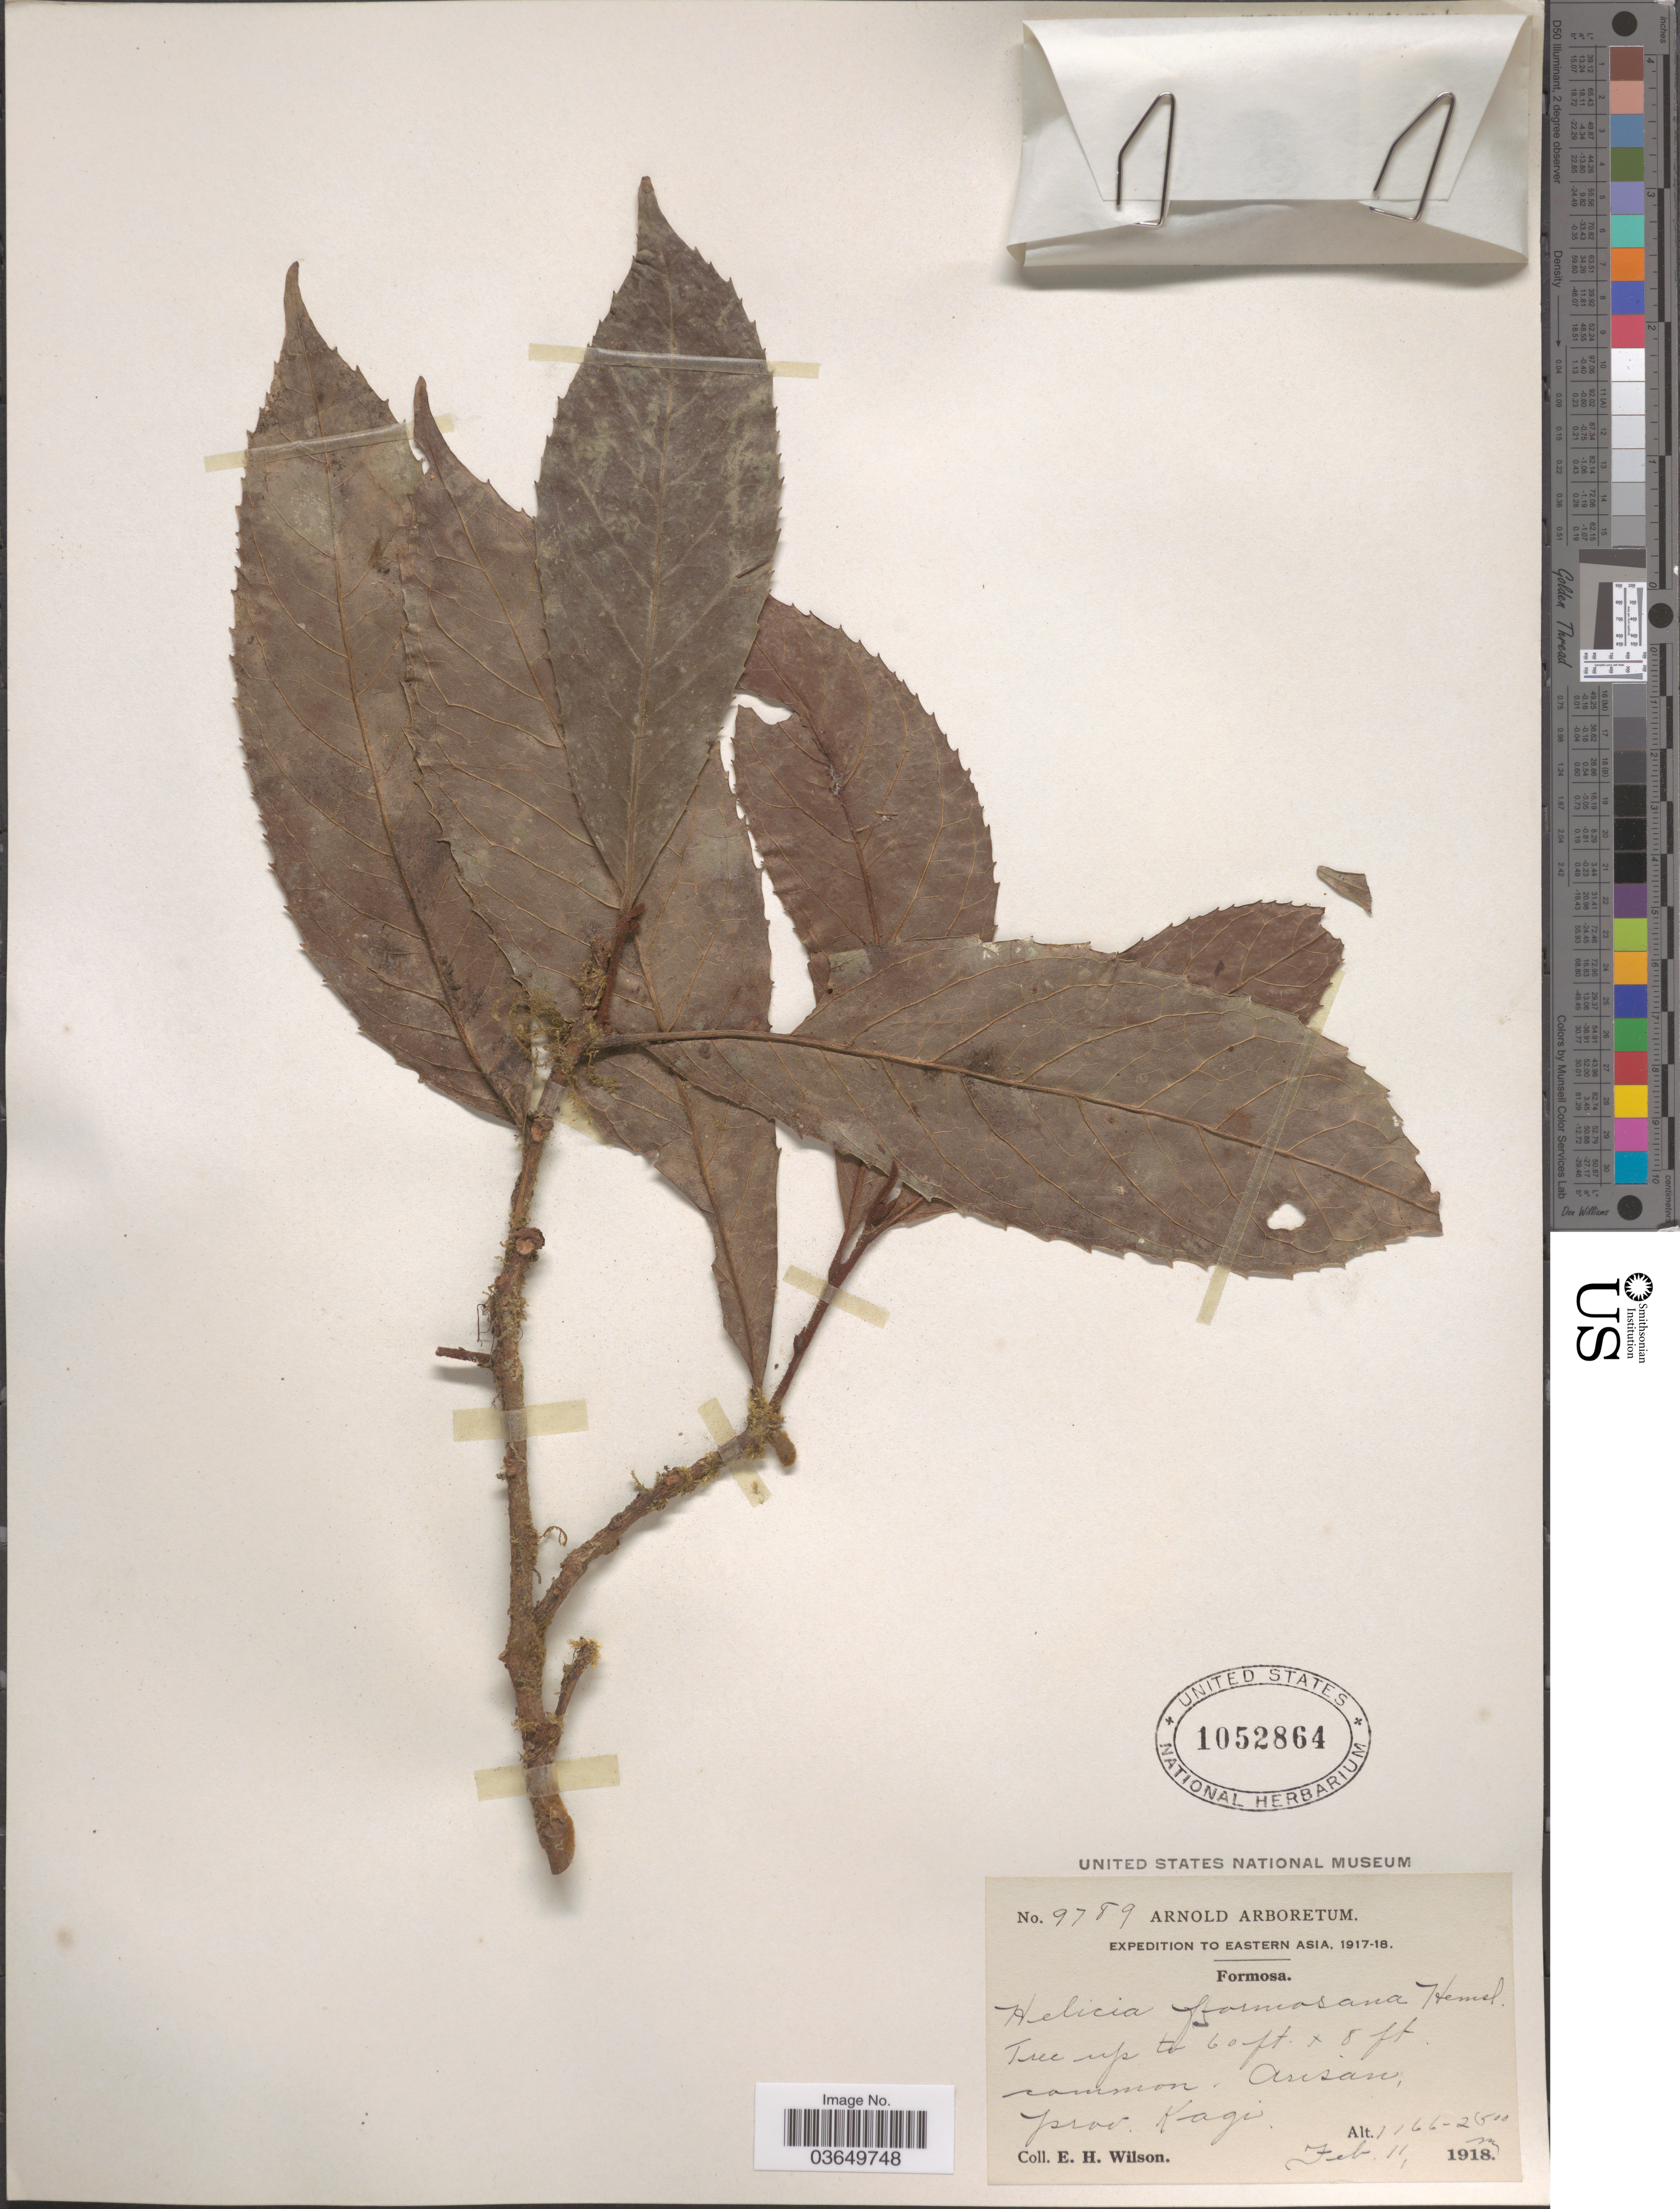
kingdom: Plantae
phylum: Tracheophyta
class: Magnoliopsida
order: Proteales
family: Proteaceae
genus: Helicia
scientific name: Helicia formosana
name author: Hemsl.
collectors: E. Wilson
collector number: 9789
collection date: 1918-02-11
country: Taiwan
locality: Eastern Asia. Formosa. Arisan prov. Kagi.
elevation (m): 1166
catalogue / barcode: US 1052864